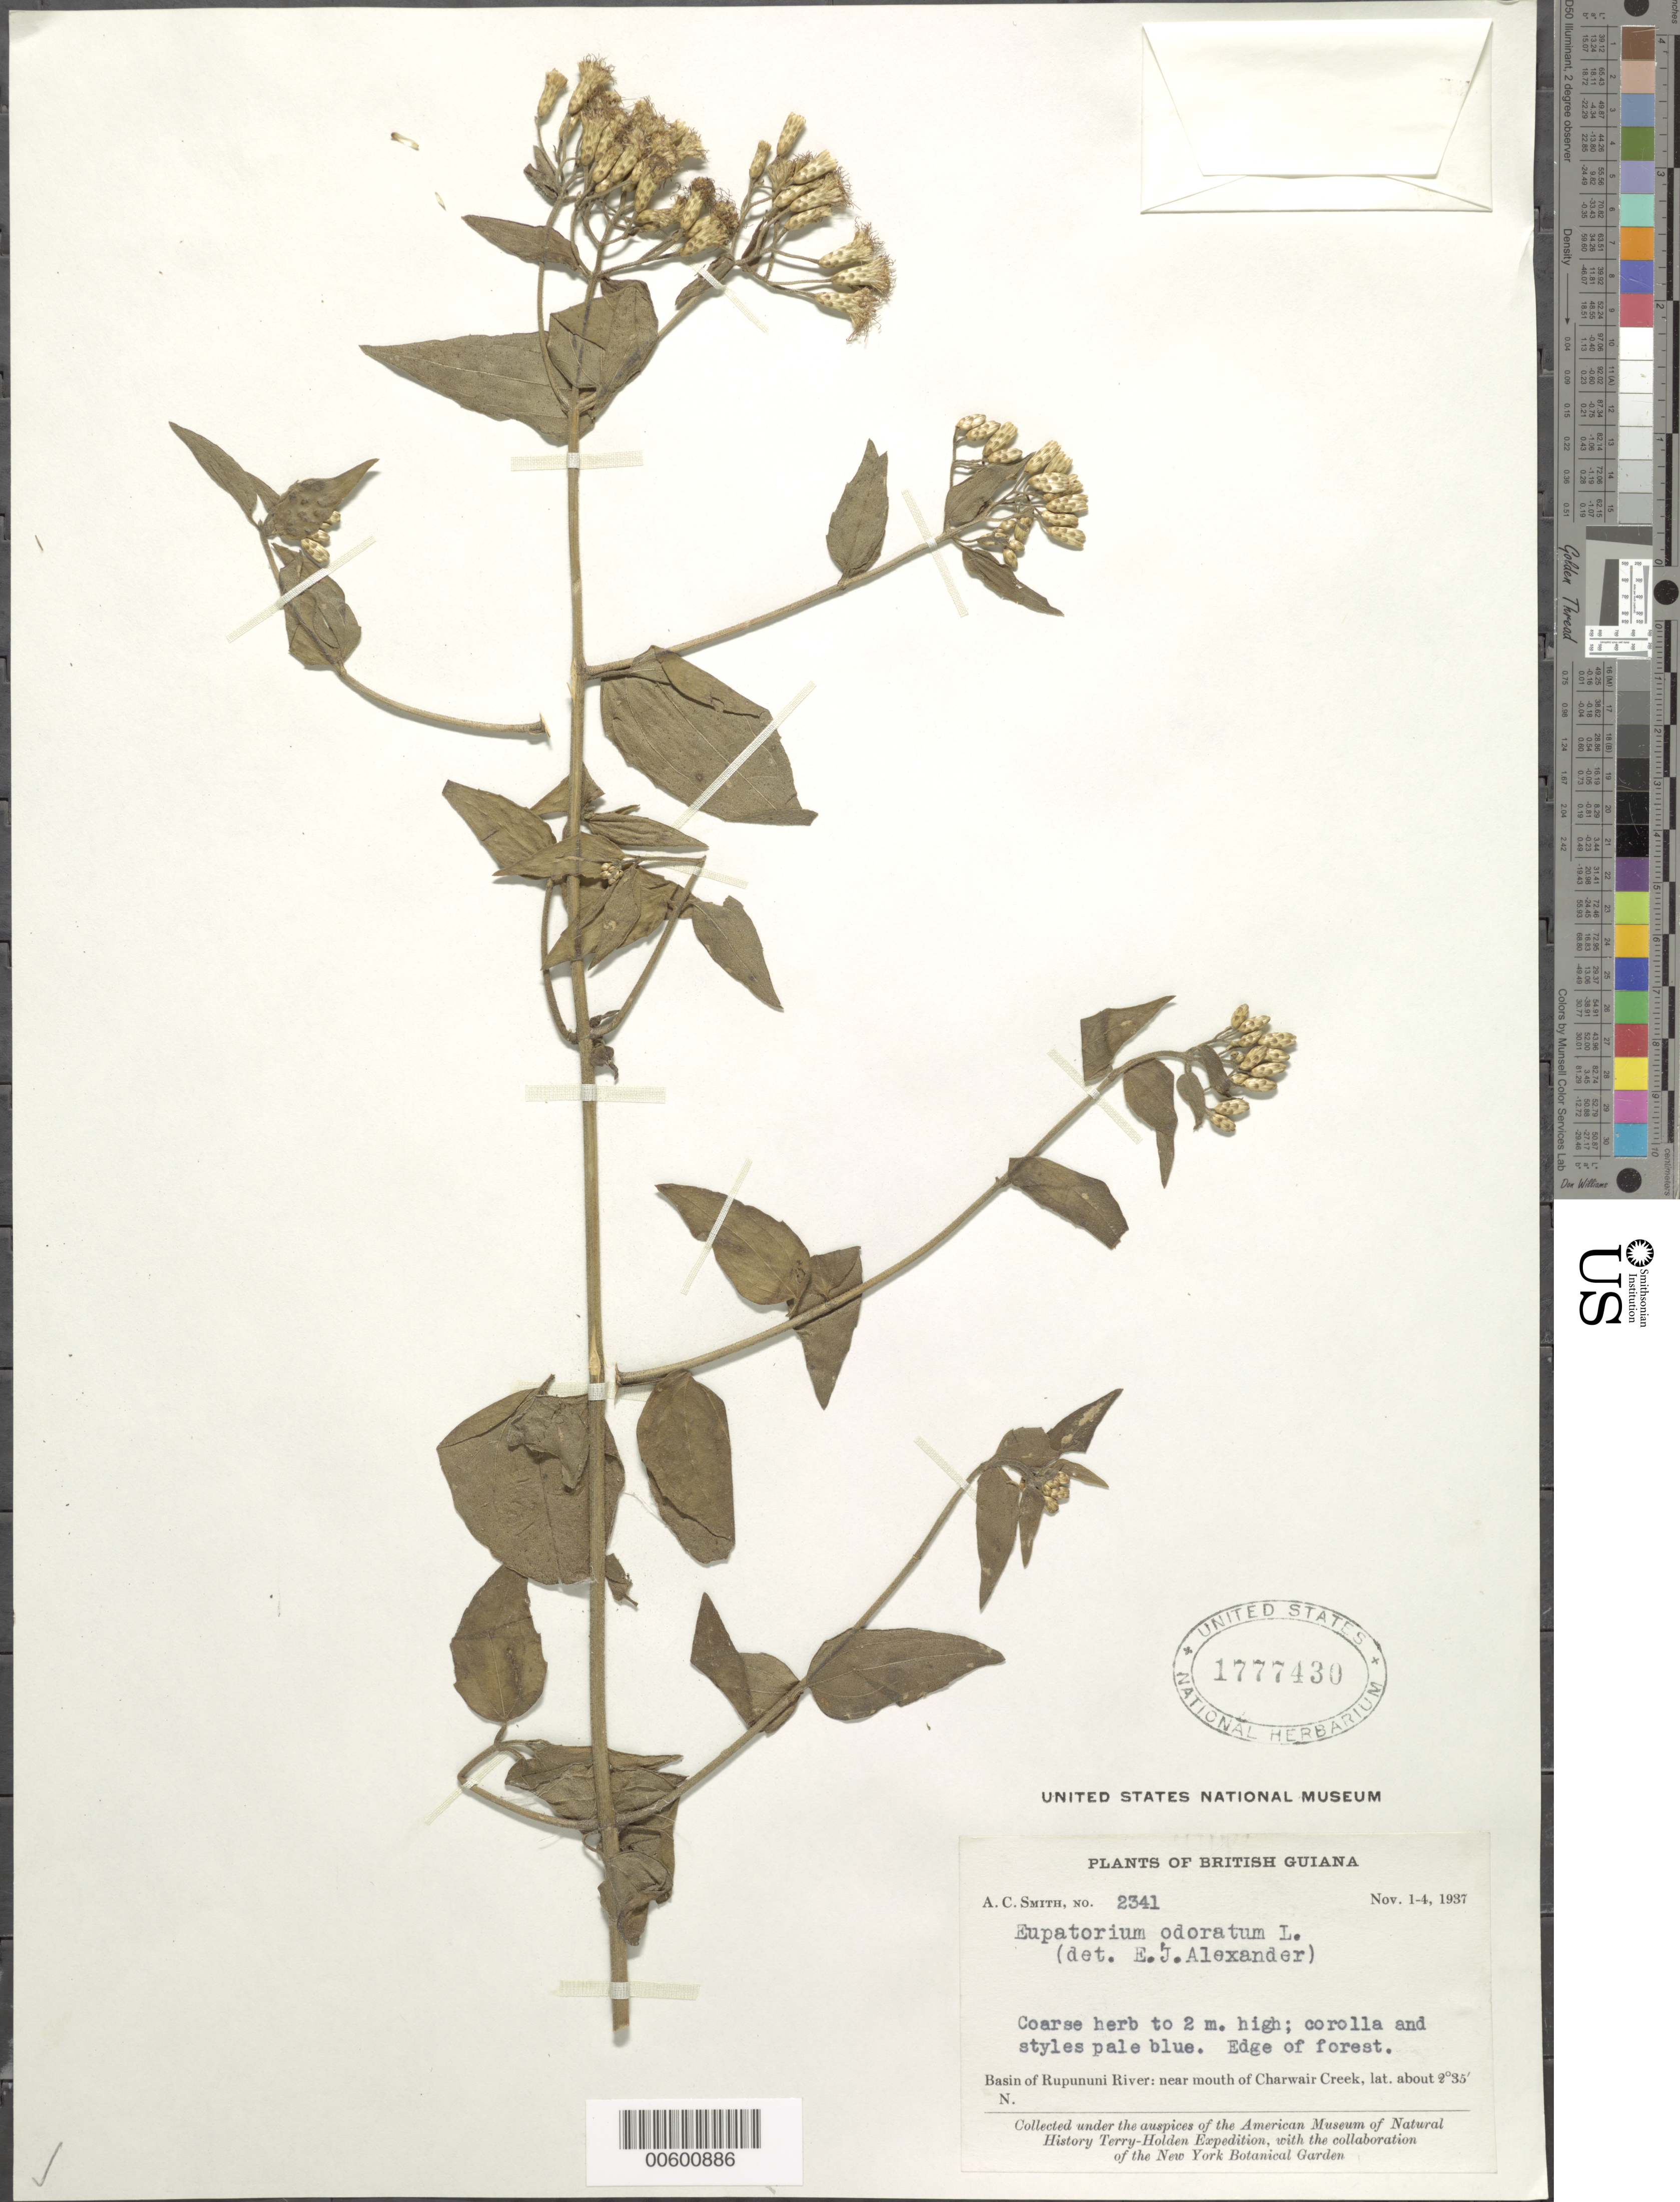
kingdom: Plantae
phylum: Tracheophyta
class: Magnoliopsida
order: Asterales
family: Asteraceae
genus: Chromolaena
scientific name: Chromolaena odorata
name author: (L.) R.M. King & H. Rob.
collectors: A. C. Smith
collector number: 2341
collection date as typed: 1-Nov-37 to 4-Nov-37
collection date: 1937-11-01/1937-11-04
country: Guyana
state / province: U. Takutu-U. Essequibo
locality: Charwair Creek, near mouth, Rupununi R. basin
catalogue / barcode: US 1777430